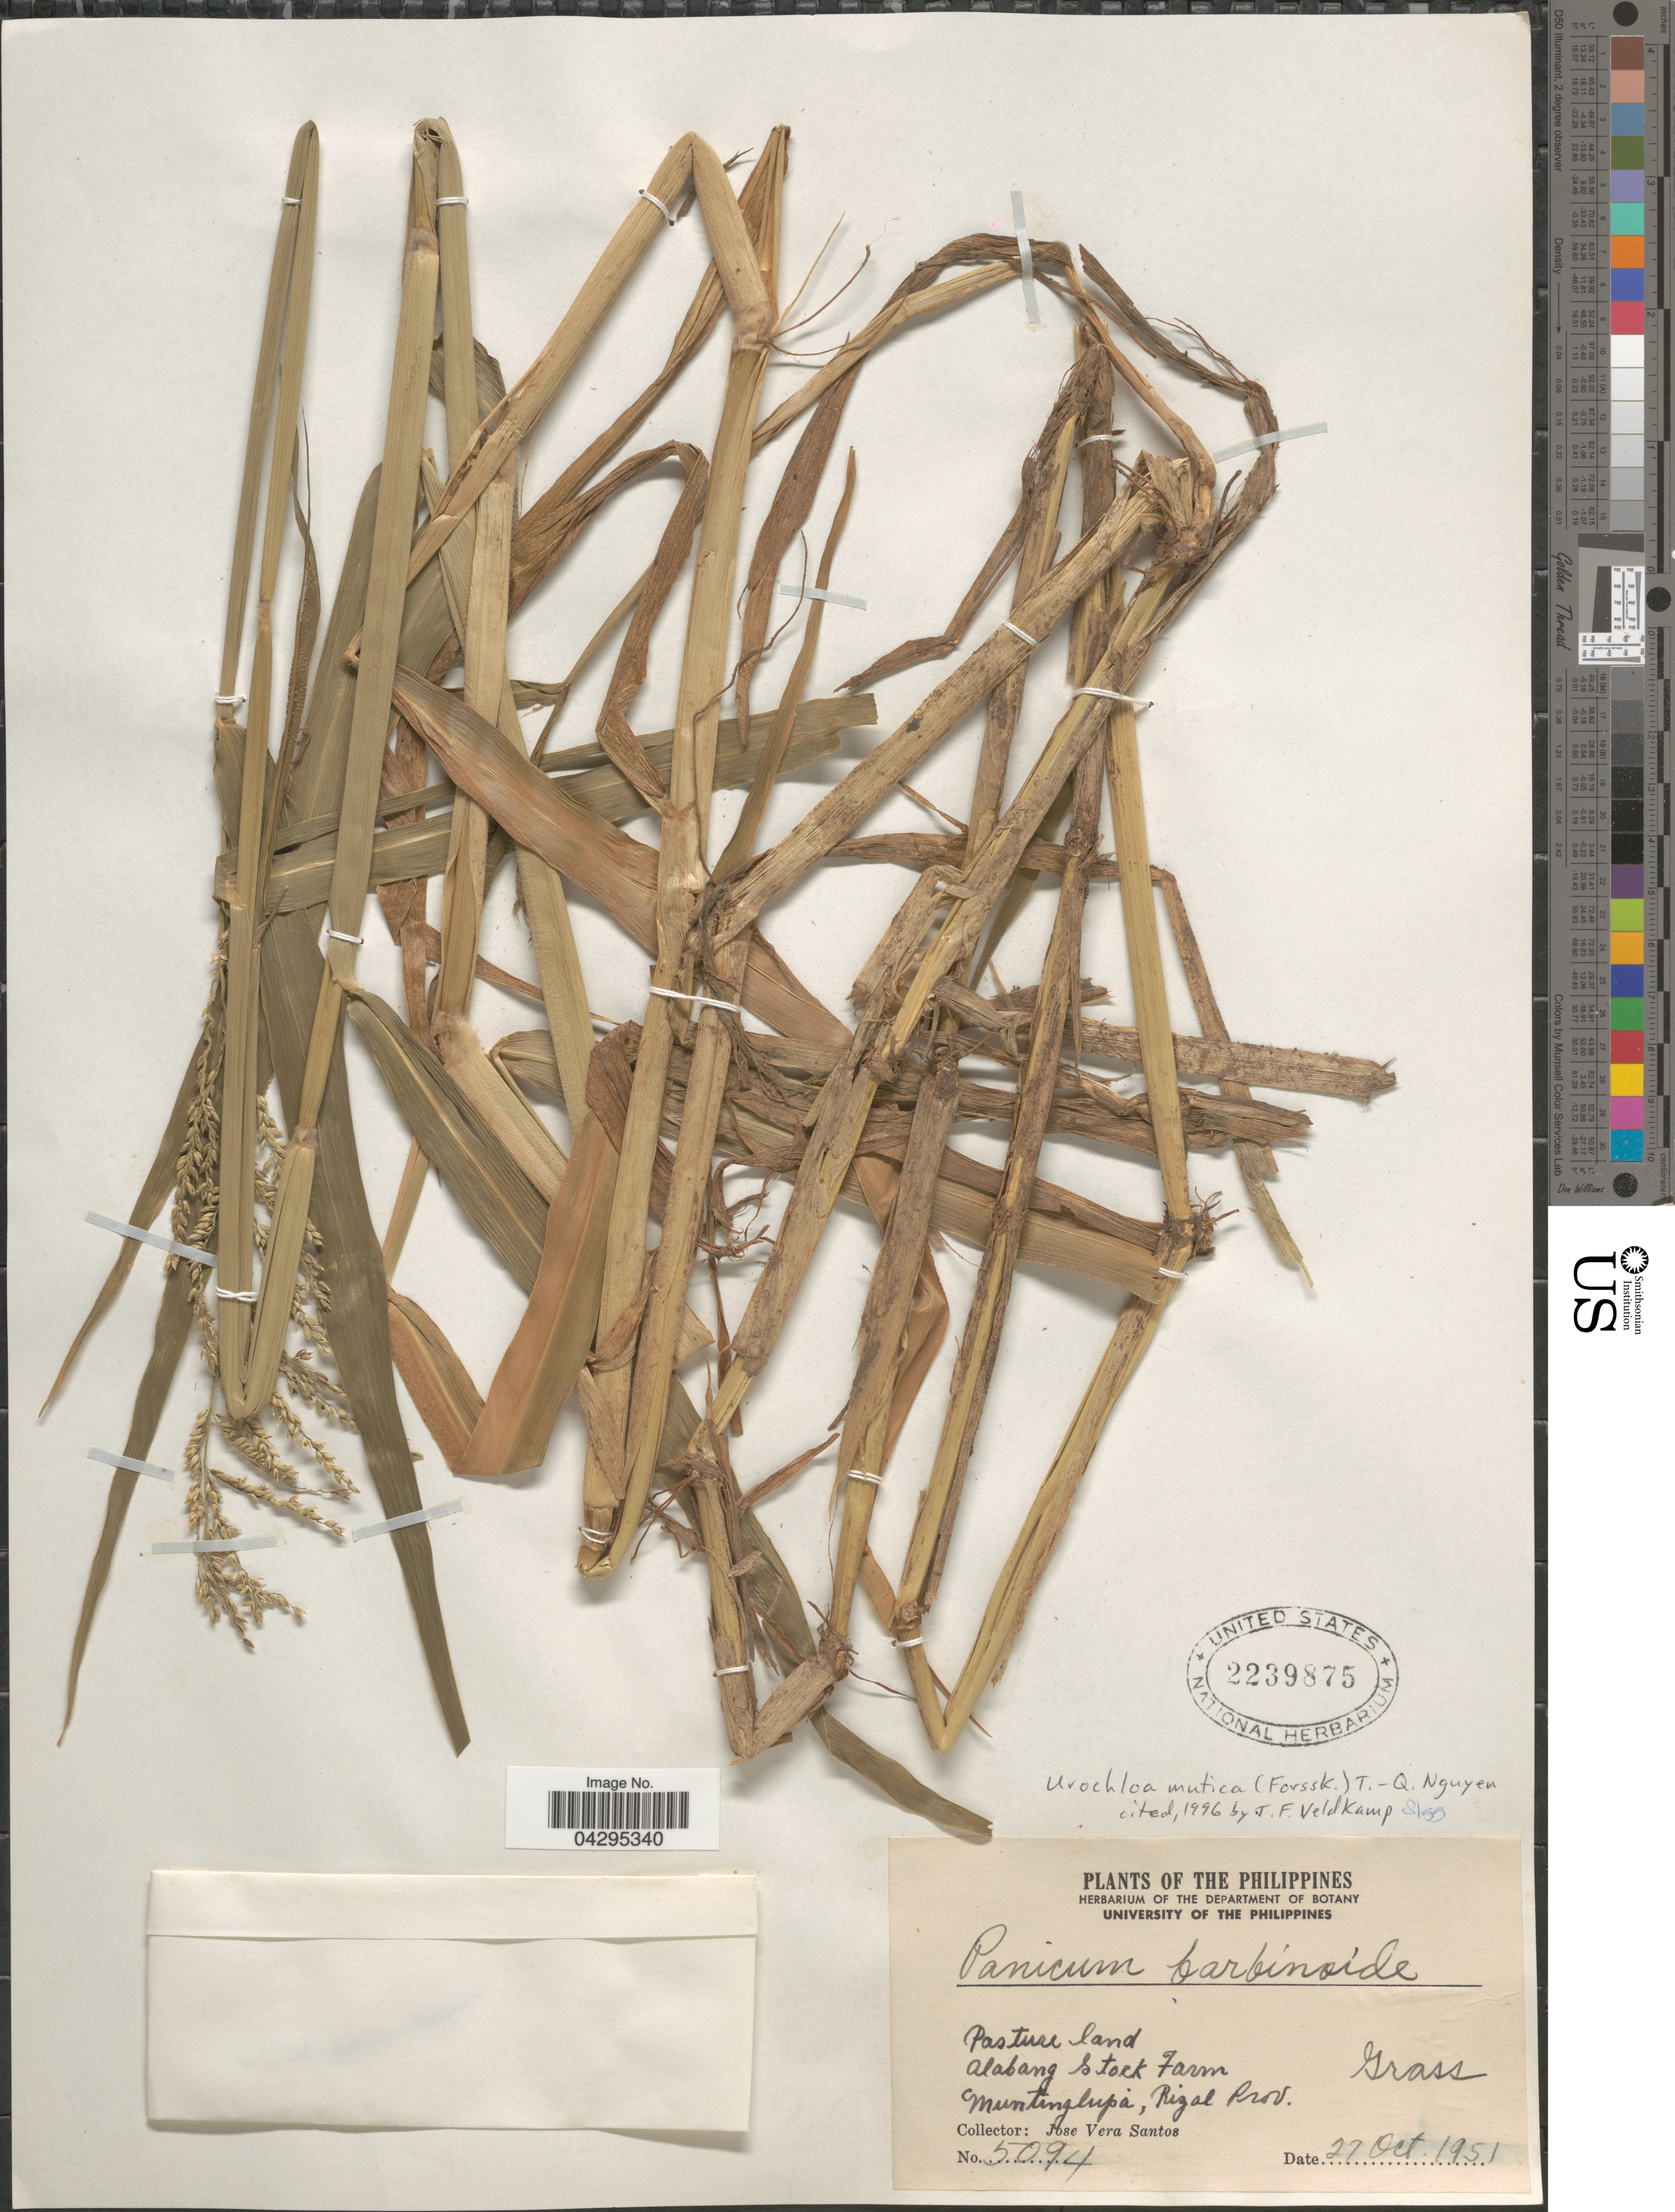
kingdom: Plantae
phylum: Tracheophyta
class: Liliopsida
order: Poales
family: Poaceae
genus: Urochloa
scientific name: Urochloa mutica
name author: (Forssk.) T.Q. Nguyen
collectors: J. Santos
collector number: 5094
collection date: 1951-10-27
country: Philippines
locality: Pasture land. Alabang Stock Farm. Muntinglupa, Rizal Prov.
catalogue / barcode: US 2239875